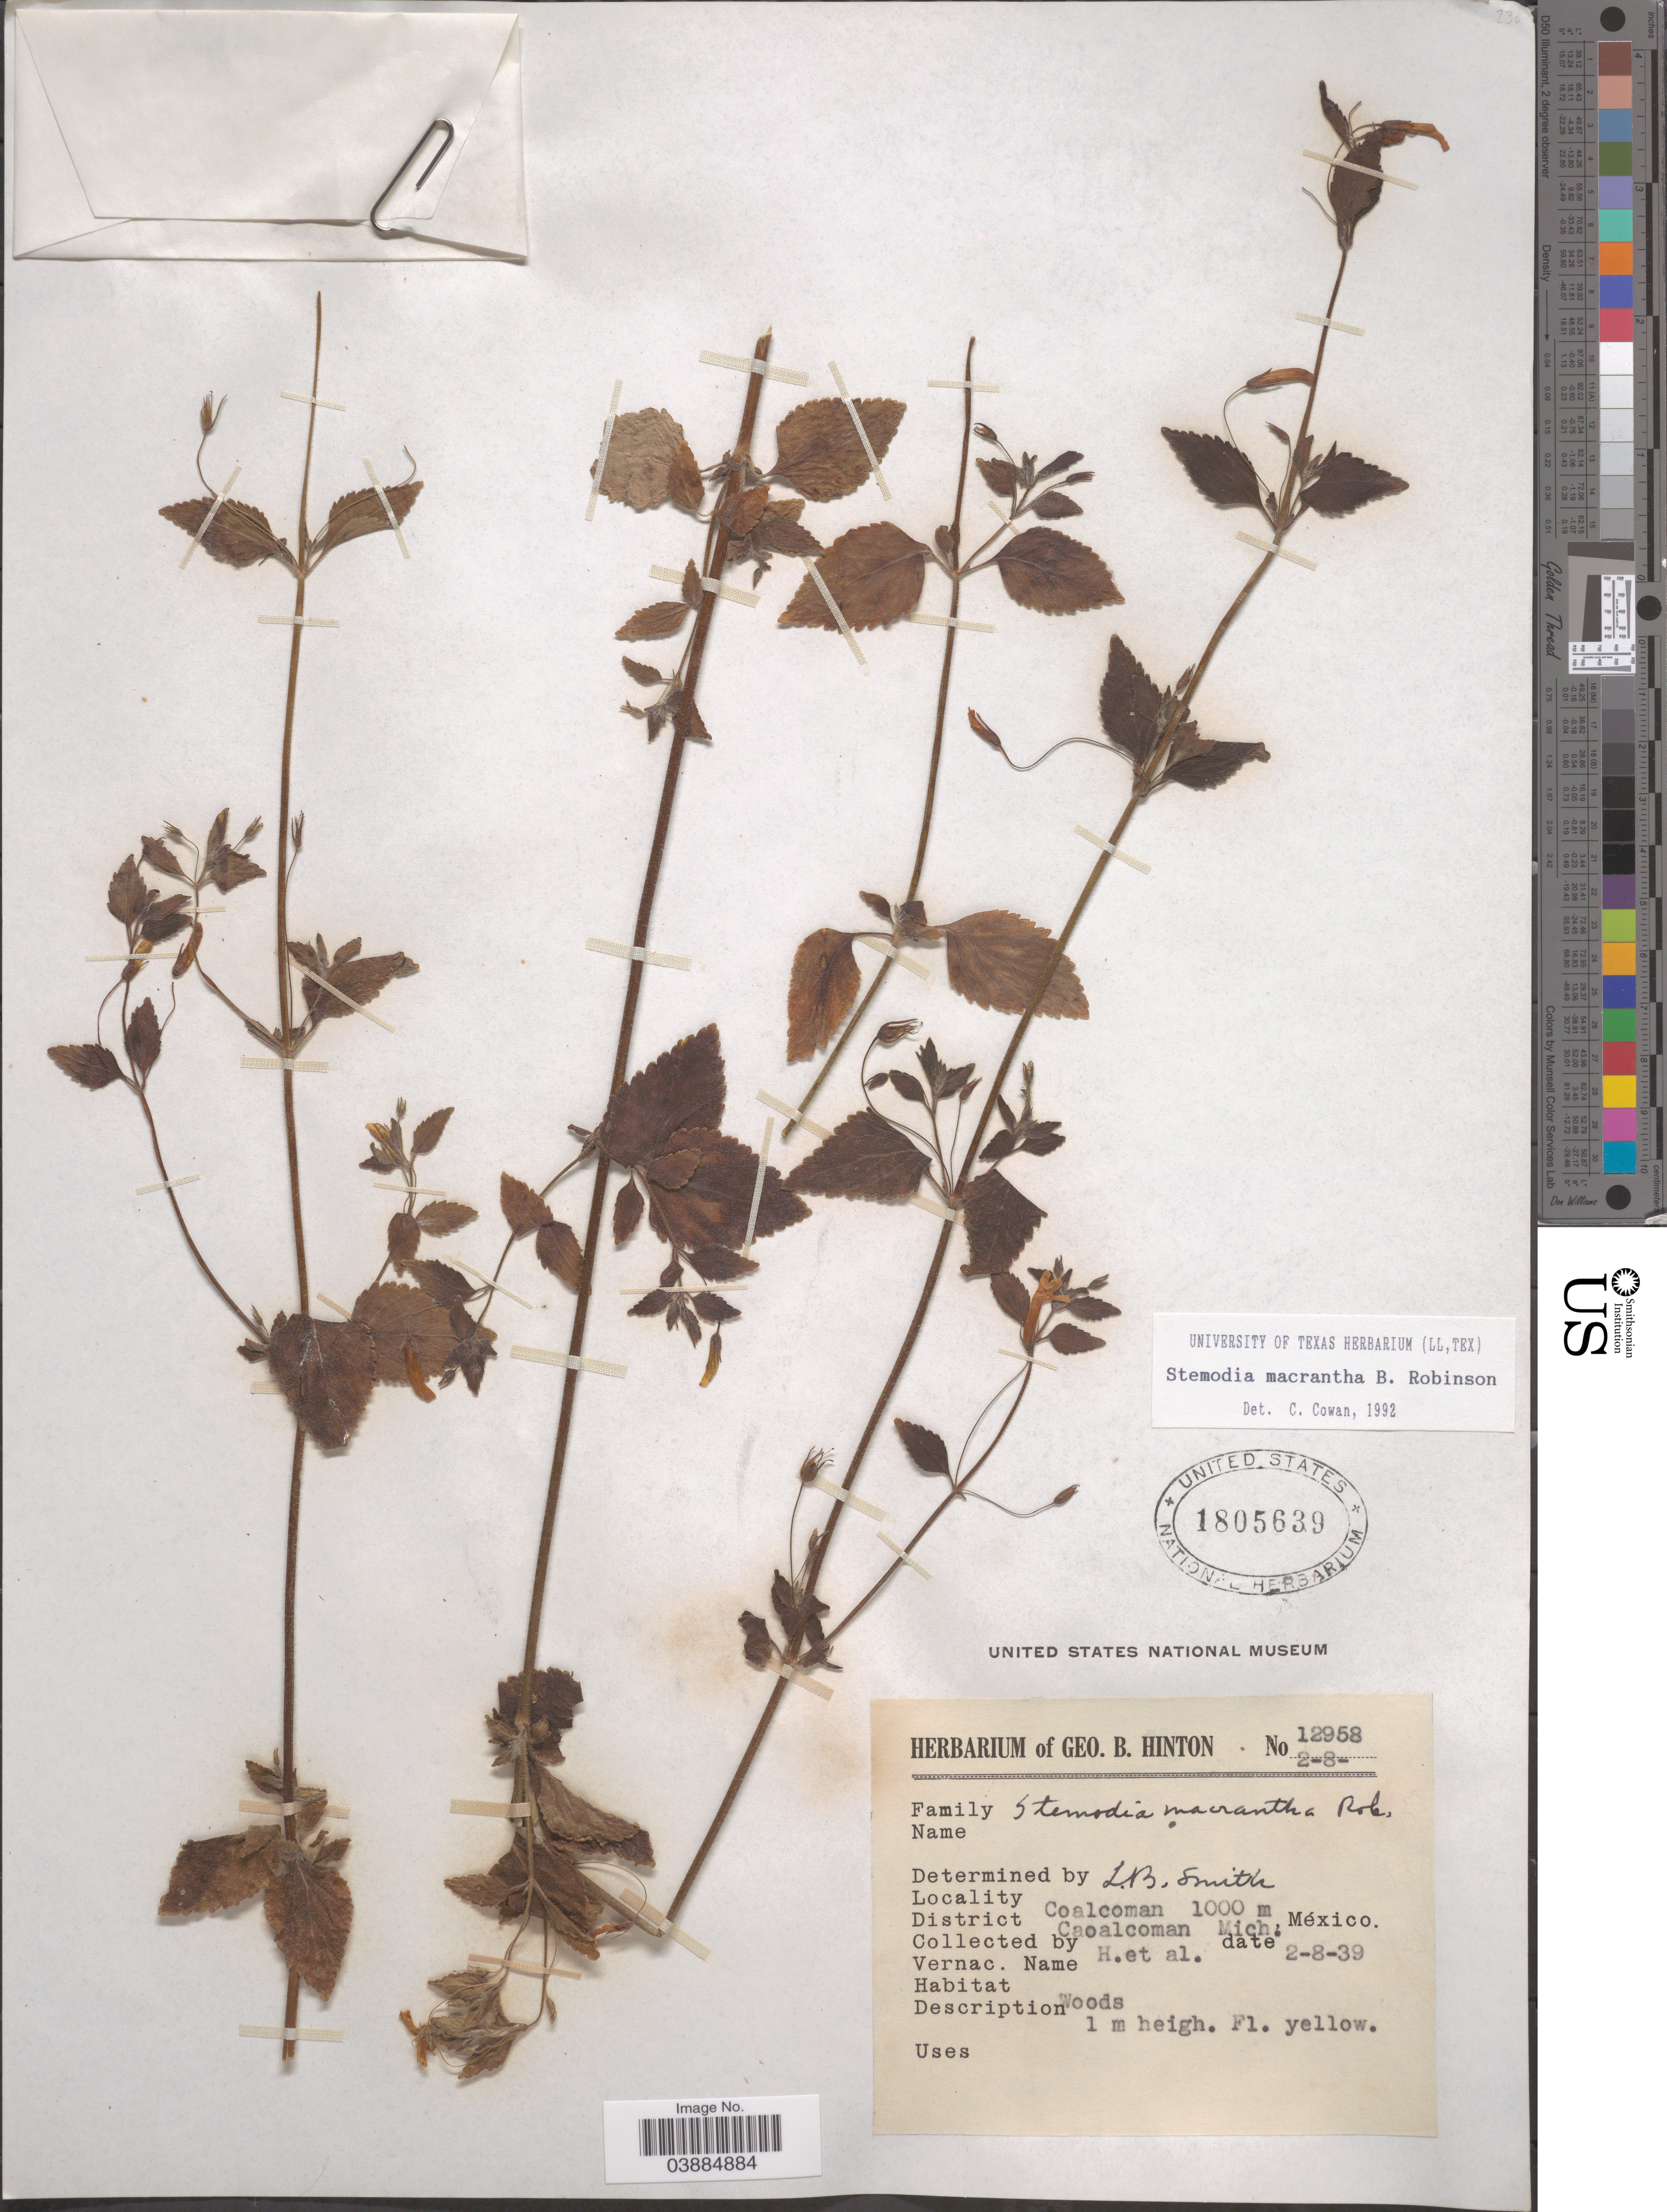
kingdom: Plantae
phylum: Tracheophyta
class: Magnoliopsida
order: Lamiales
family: Plantaginaceae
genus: Stemodia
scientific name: Stemodia micrantha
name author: Brandegee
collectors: G. B. Hinton & et al.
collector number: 12958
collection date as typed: Transcribed d/m/y: 2/8/39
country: Mexico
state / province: Michoacán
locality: Coalcoman. District Coalcoman.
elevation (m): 1000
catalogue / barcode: US 1805639